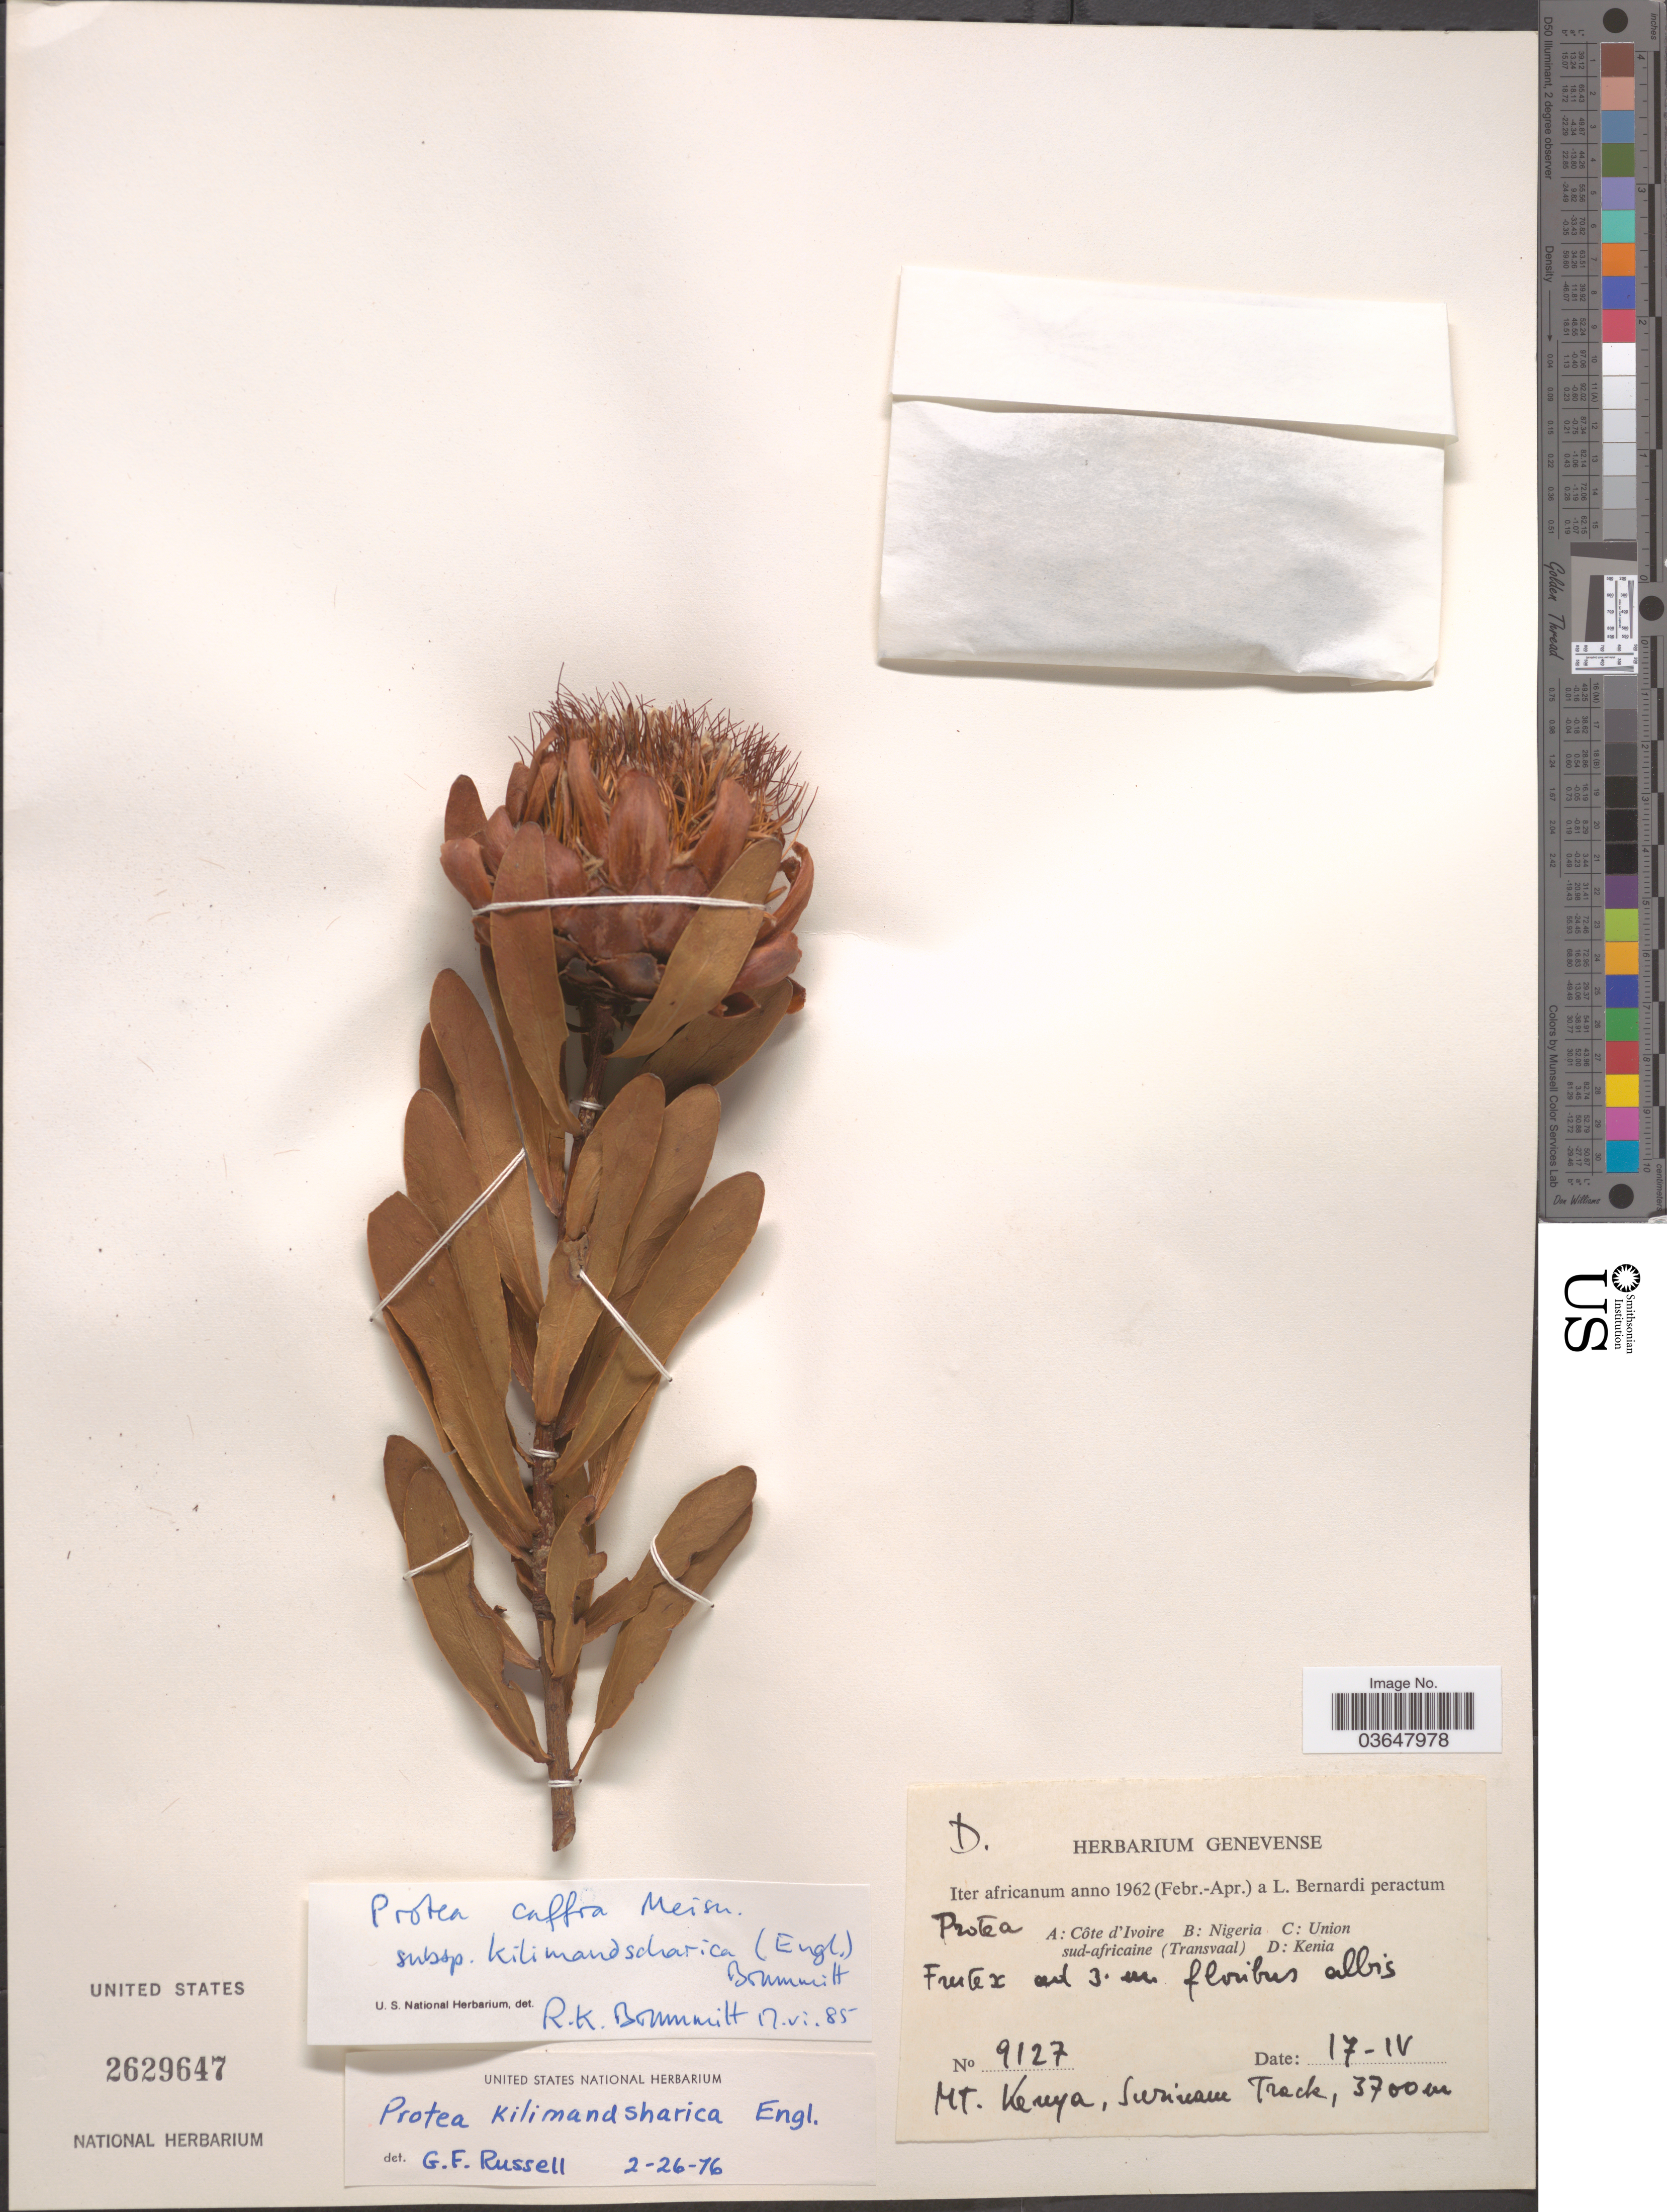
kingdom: Plantae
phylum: Tracheophyta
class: Magnoliopsida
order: Proteales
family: Proteaceae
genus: Protea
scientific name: Protea caffra subsp. kilamandscharica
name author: (Engl.) Chisumpa & Brummitt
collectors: L. Bernardi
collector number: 9127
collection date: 1962-04-17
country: Kenya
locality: Kenia. Mt. Kenya, Surinam Track.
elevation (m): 3700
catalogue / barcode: US 2629647